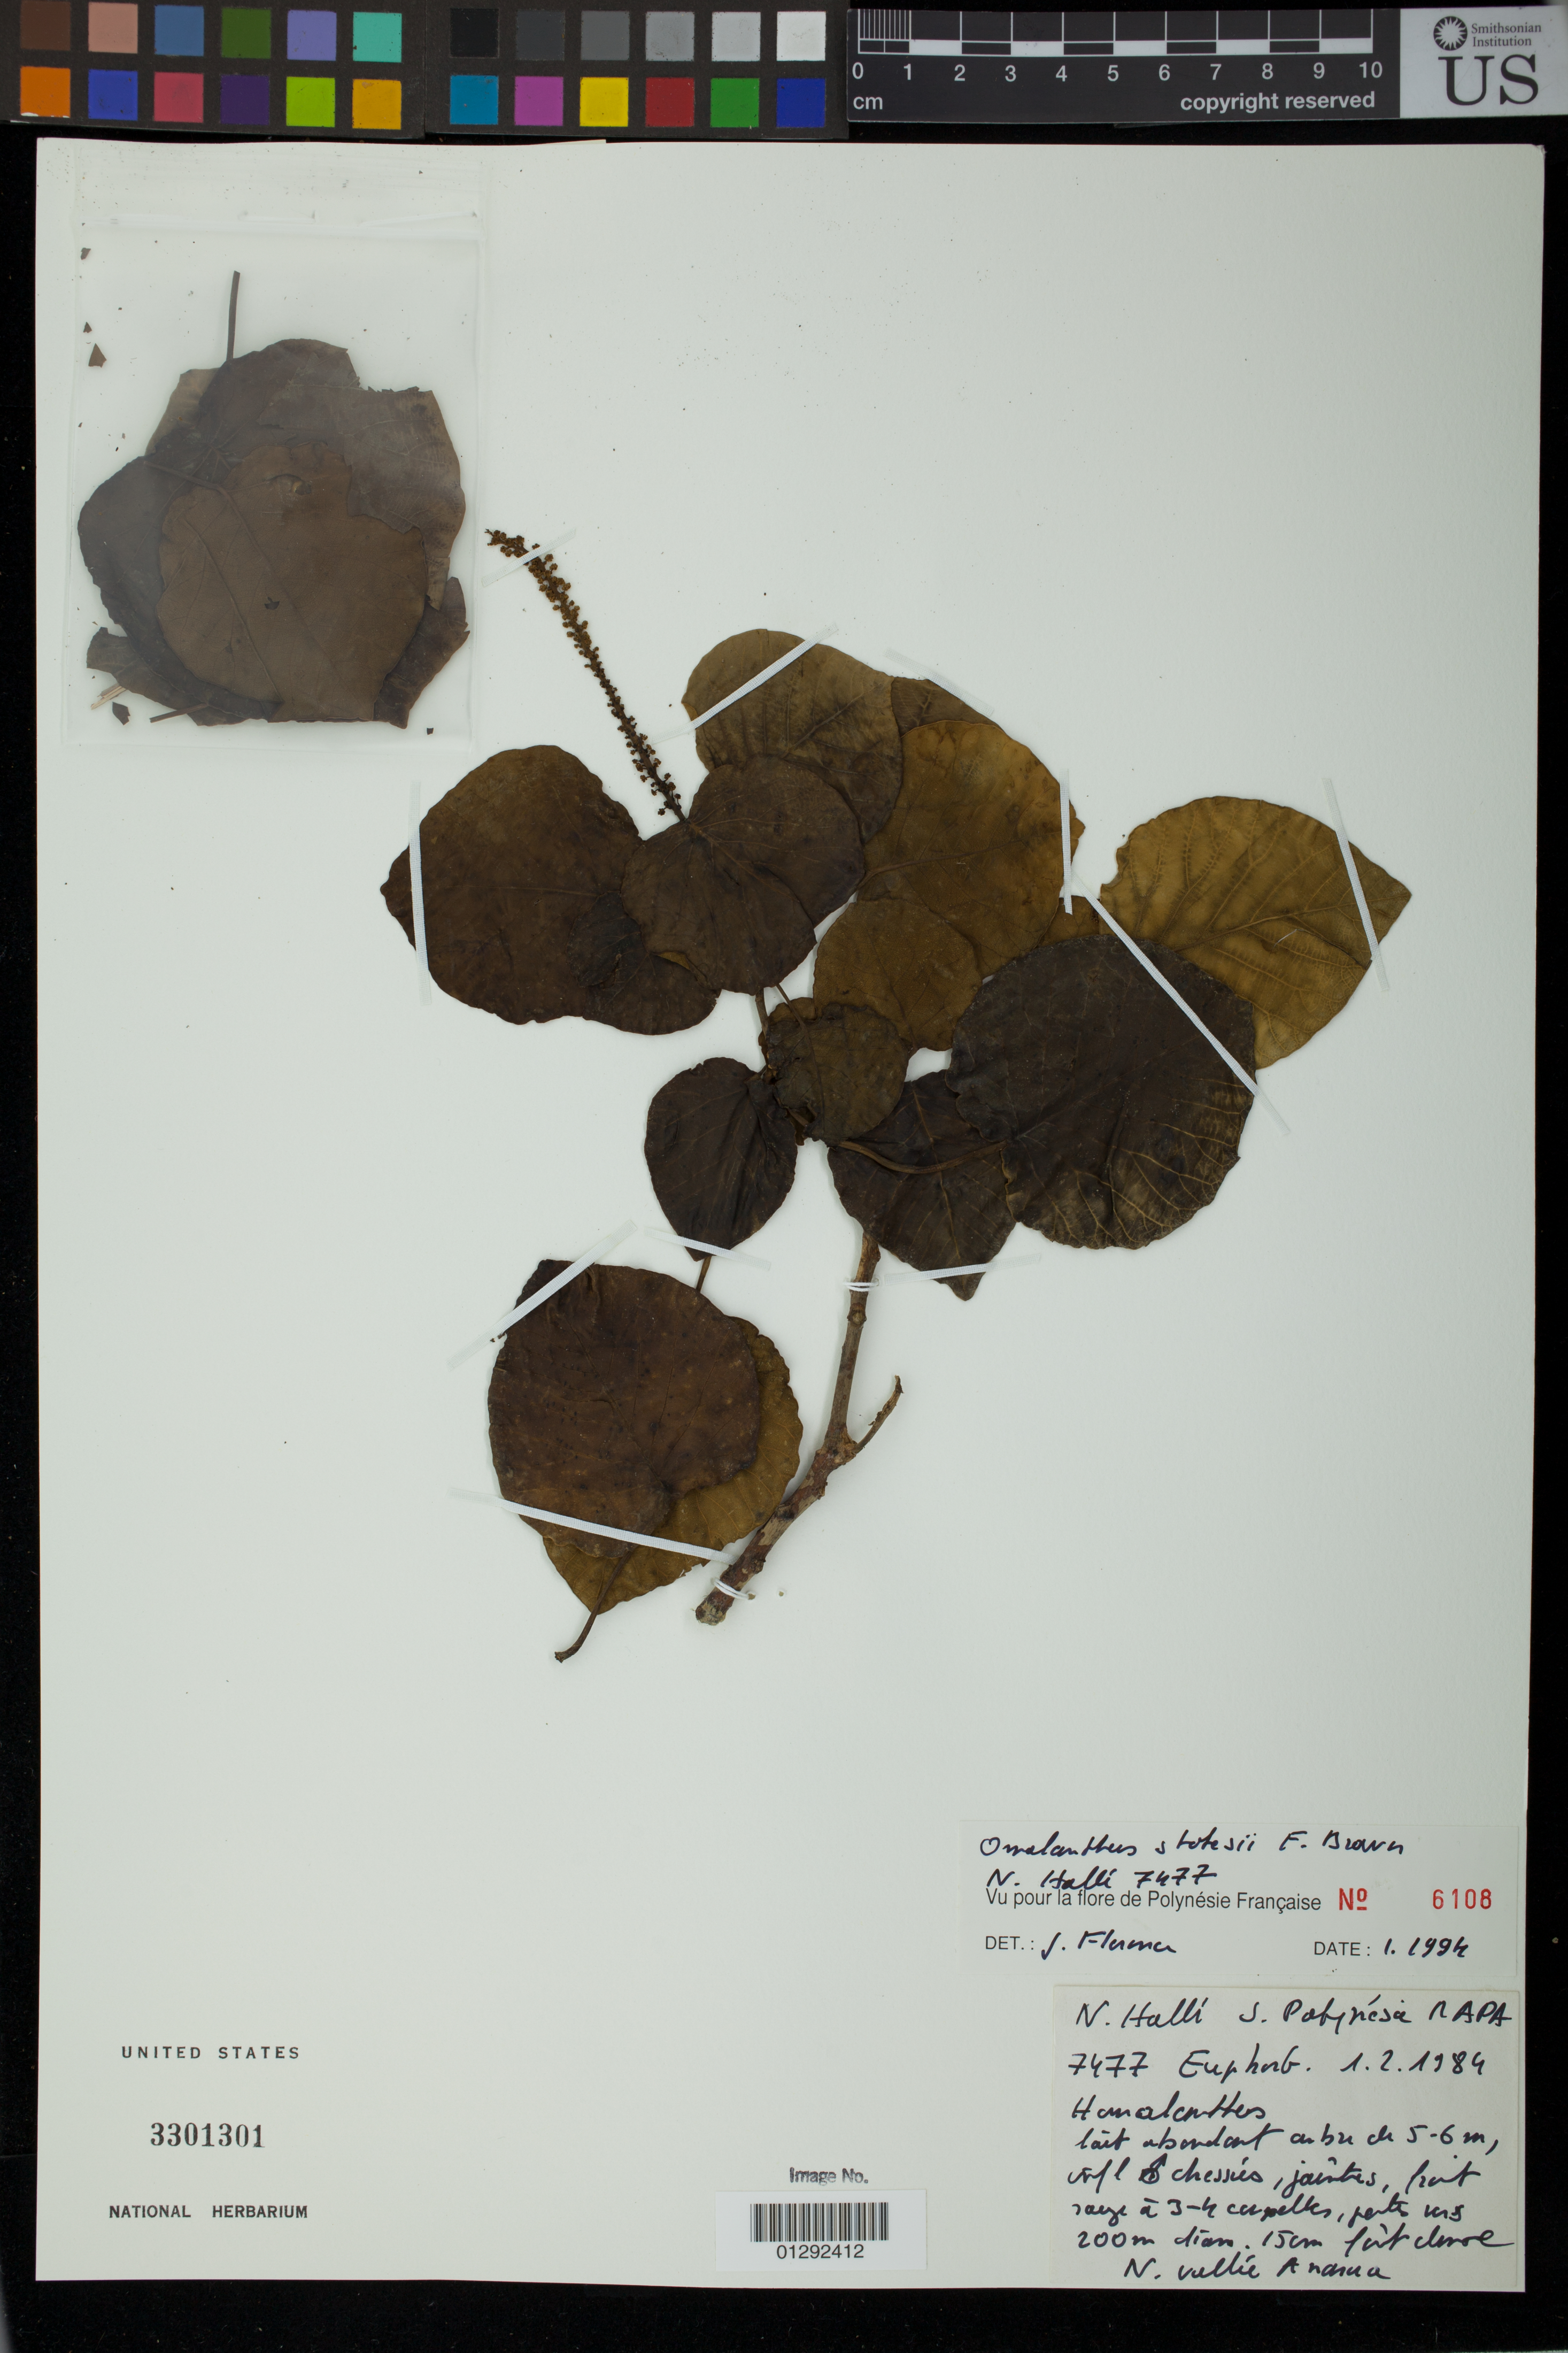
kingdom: Plantae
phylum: Tracheophyta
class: Magnoliopsida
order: Malpighiales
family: Euphorbiaceae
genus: Homalanthus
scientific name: Homalanthus stokesii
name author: F. Br.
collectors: N. Hallé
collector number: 7477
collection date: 1984-02-01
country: French Polynesia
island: Rapa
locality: Anarua, Rapa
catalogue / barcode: US 3301301